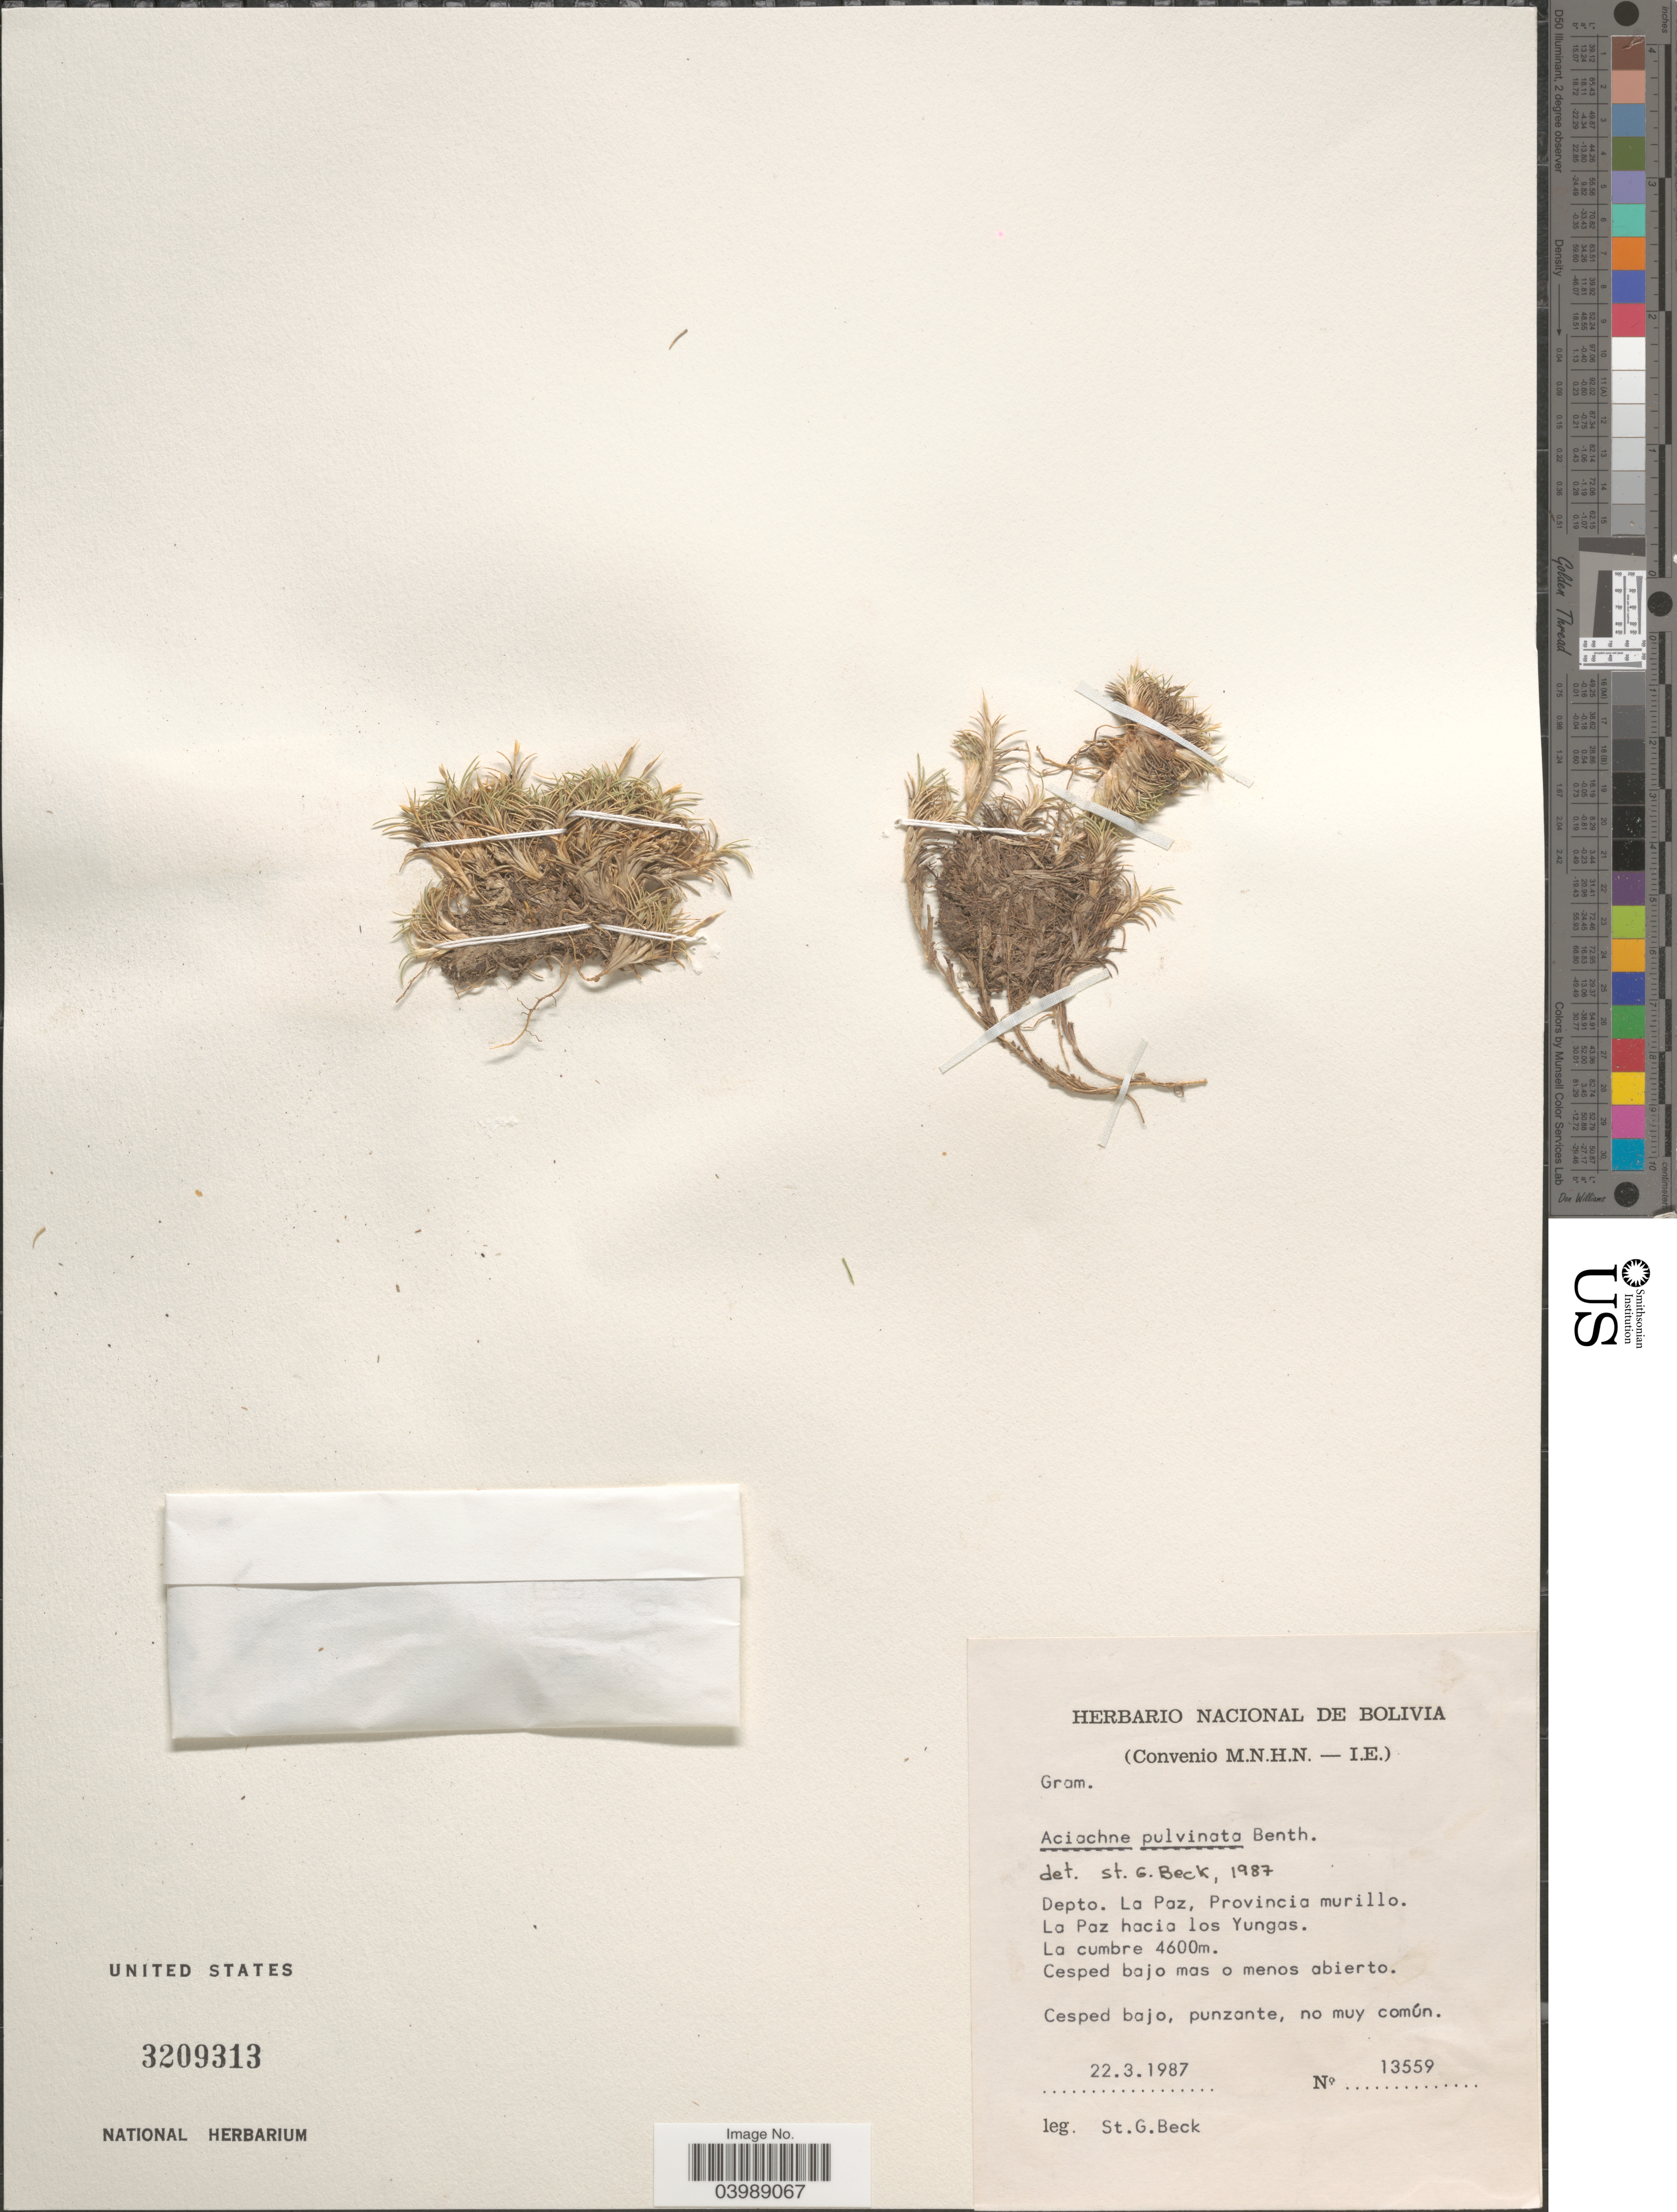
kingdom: Plantae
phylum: Tracheophyta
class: Liliopsida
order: Poales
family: Poaceae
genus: Aciachne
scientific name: Aciachne pulvinata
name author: Benth.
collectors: S. G. Beck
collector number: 13559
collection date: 1987-03-22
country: Bolivia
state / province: La Paz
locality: Depto. La Paz, Provincia murillo. La Paz hacia los Yungas.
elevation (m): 4600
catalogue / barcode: US 3209313